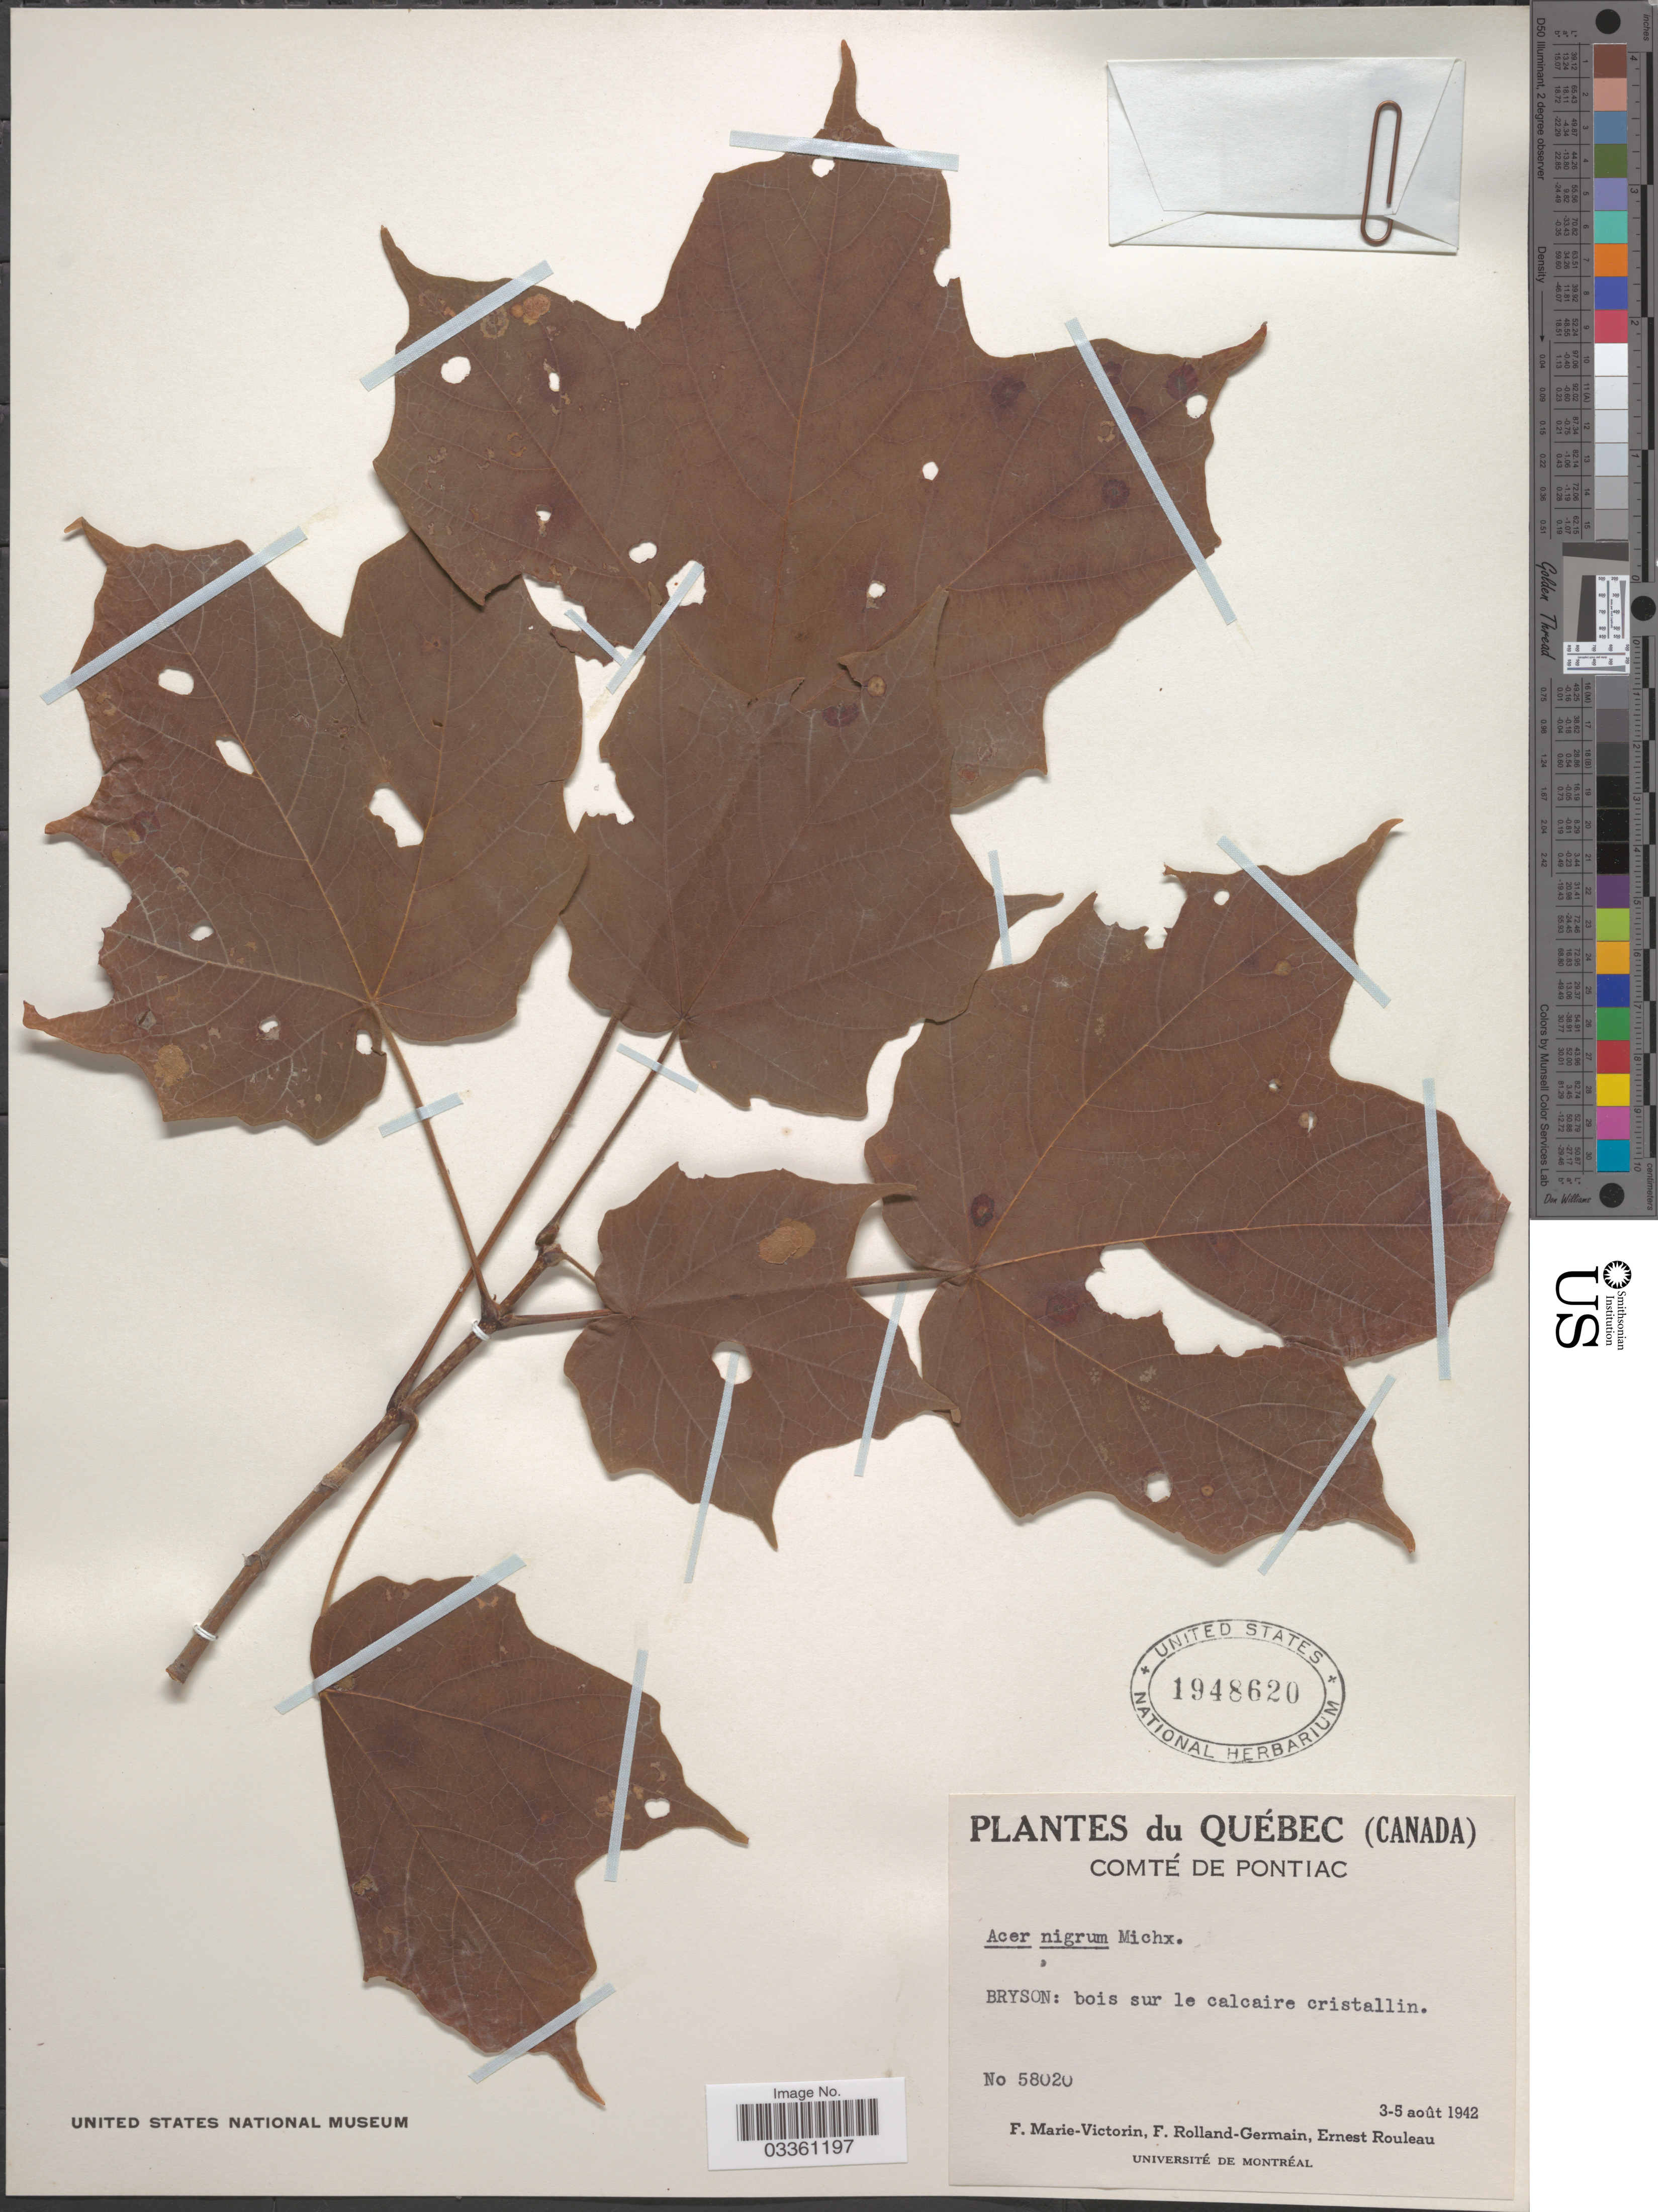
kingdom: Plantae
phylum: Tracheophyta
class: Magnoliopsida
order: Sapindales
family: Sapindaceae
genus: Acer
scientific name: Acer saccharum subsp. nigrum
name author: (F. Michx.) Desmarais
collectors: F. Marie-Victorin, Rolland-Germain & E. Rouleau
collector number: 58020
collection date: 1942-08-03/1942-08-05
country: Canada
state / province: Quebec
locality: Comté de Pontiac. Bryson: bois sur le calcaire cristallin.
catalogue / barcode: US 1948620